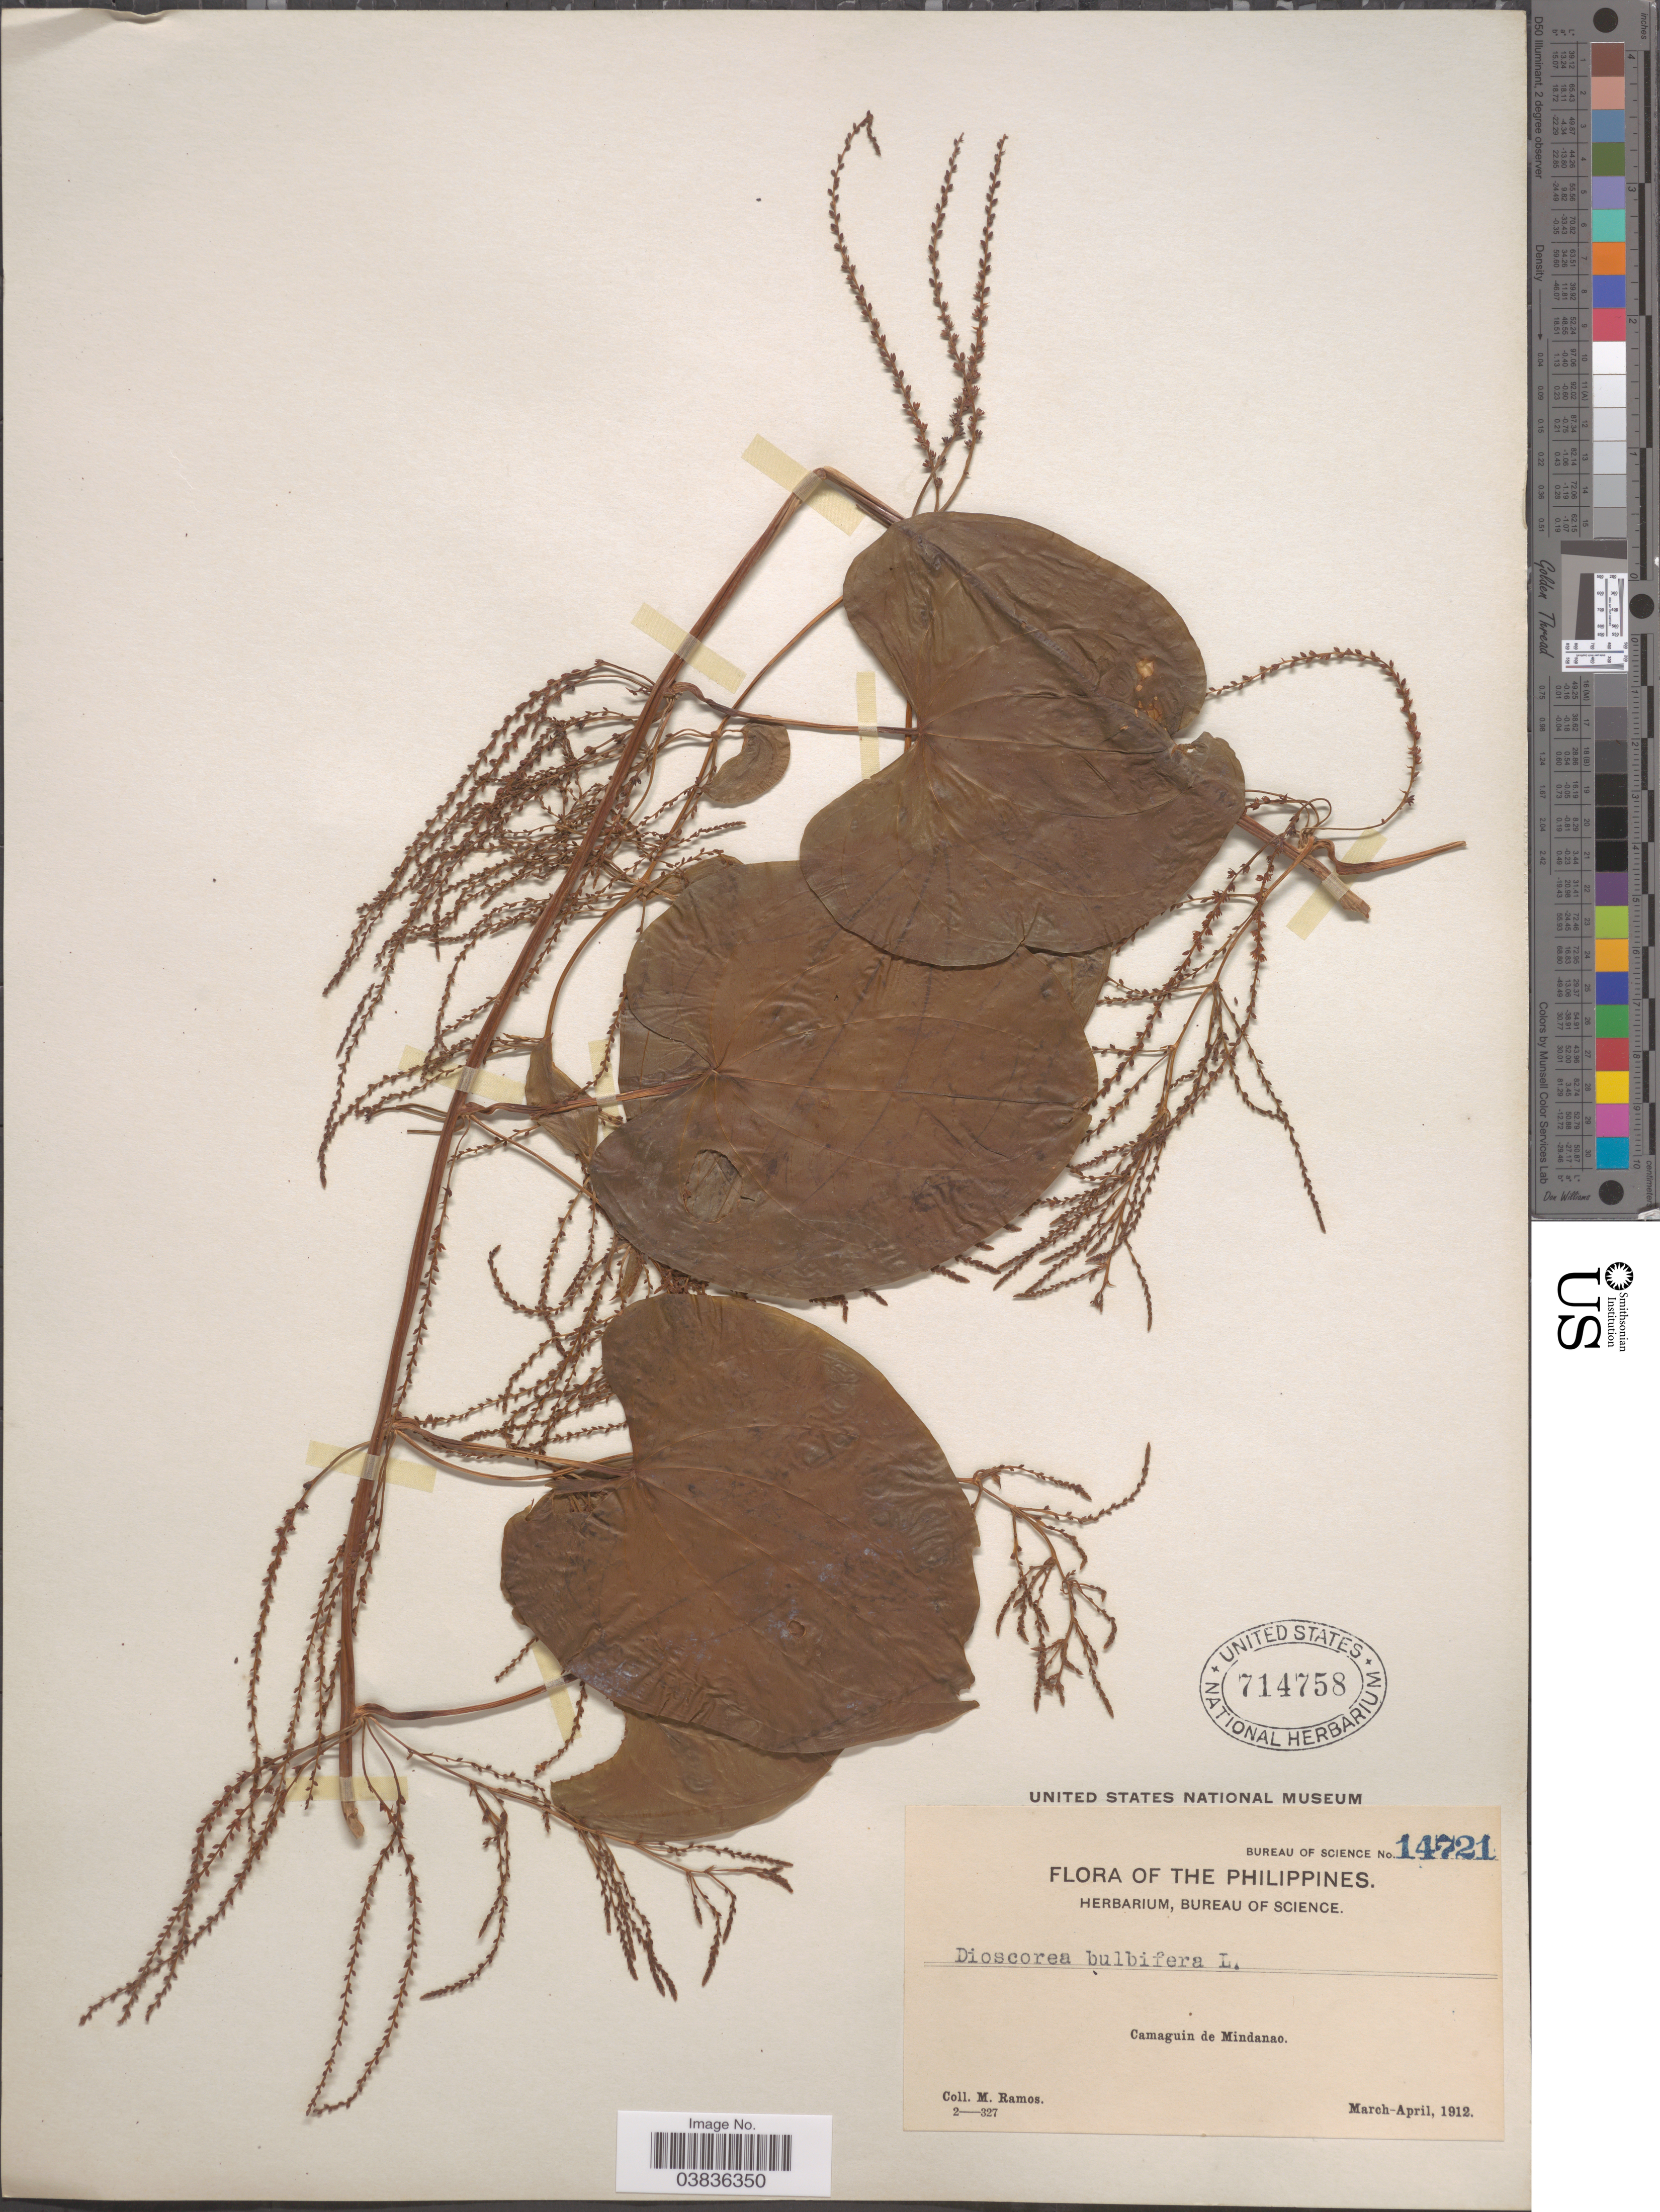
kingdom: Plantae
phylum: Tracheophyta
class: Liliopsida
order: Dioscoreales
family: Dioscoreaceae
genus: Dioscorea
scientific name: Dioscorea bulbifera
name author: L.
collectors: M. Ramos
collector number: Bureau of Science 14721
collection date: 1912-03/1912-04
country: Philippines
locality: Camaguin de Mindanao.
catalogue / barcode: US 714758